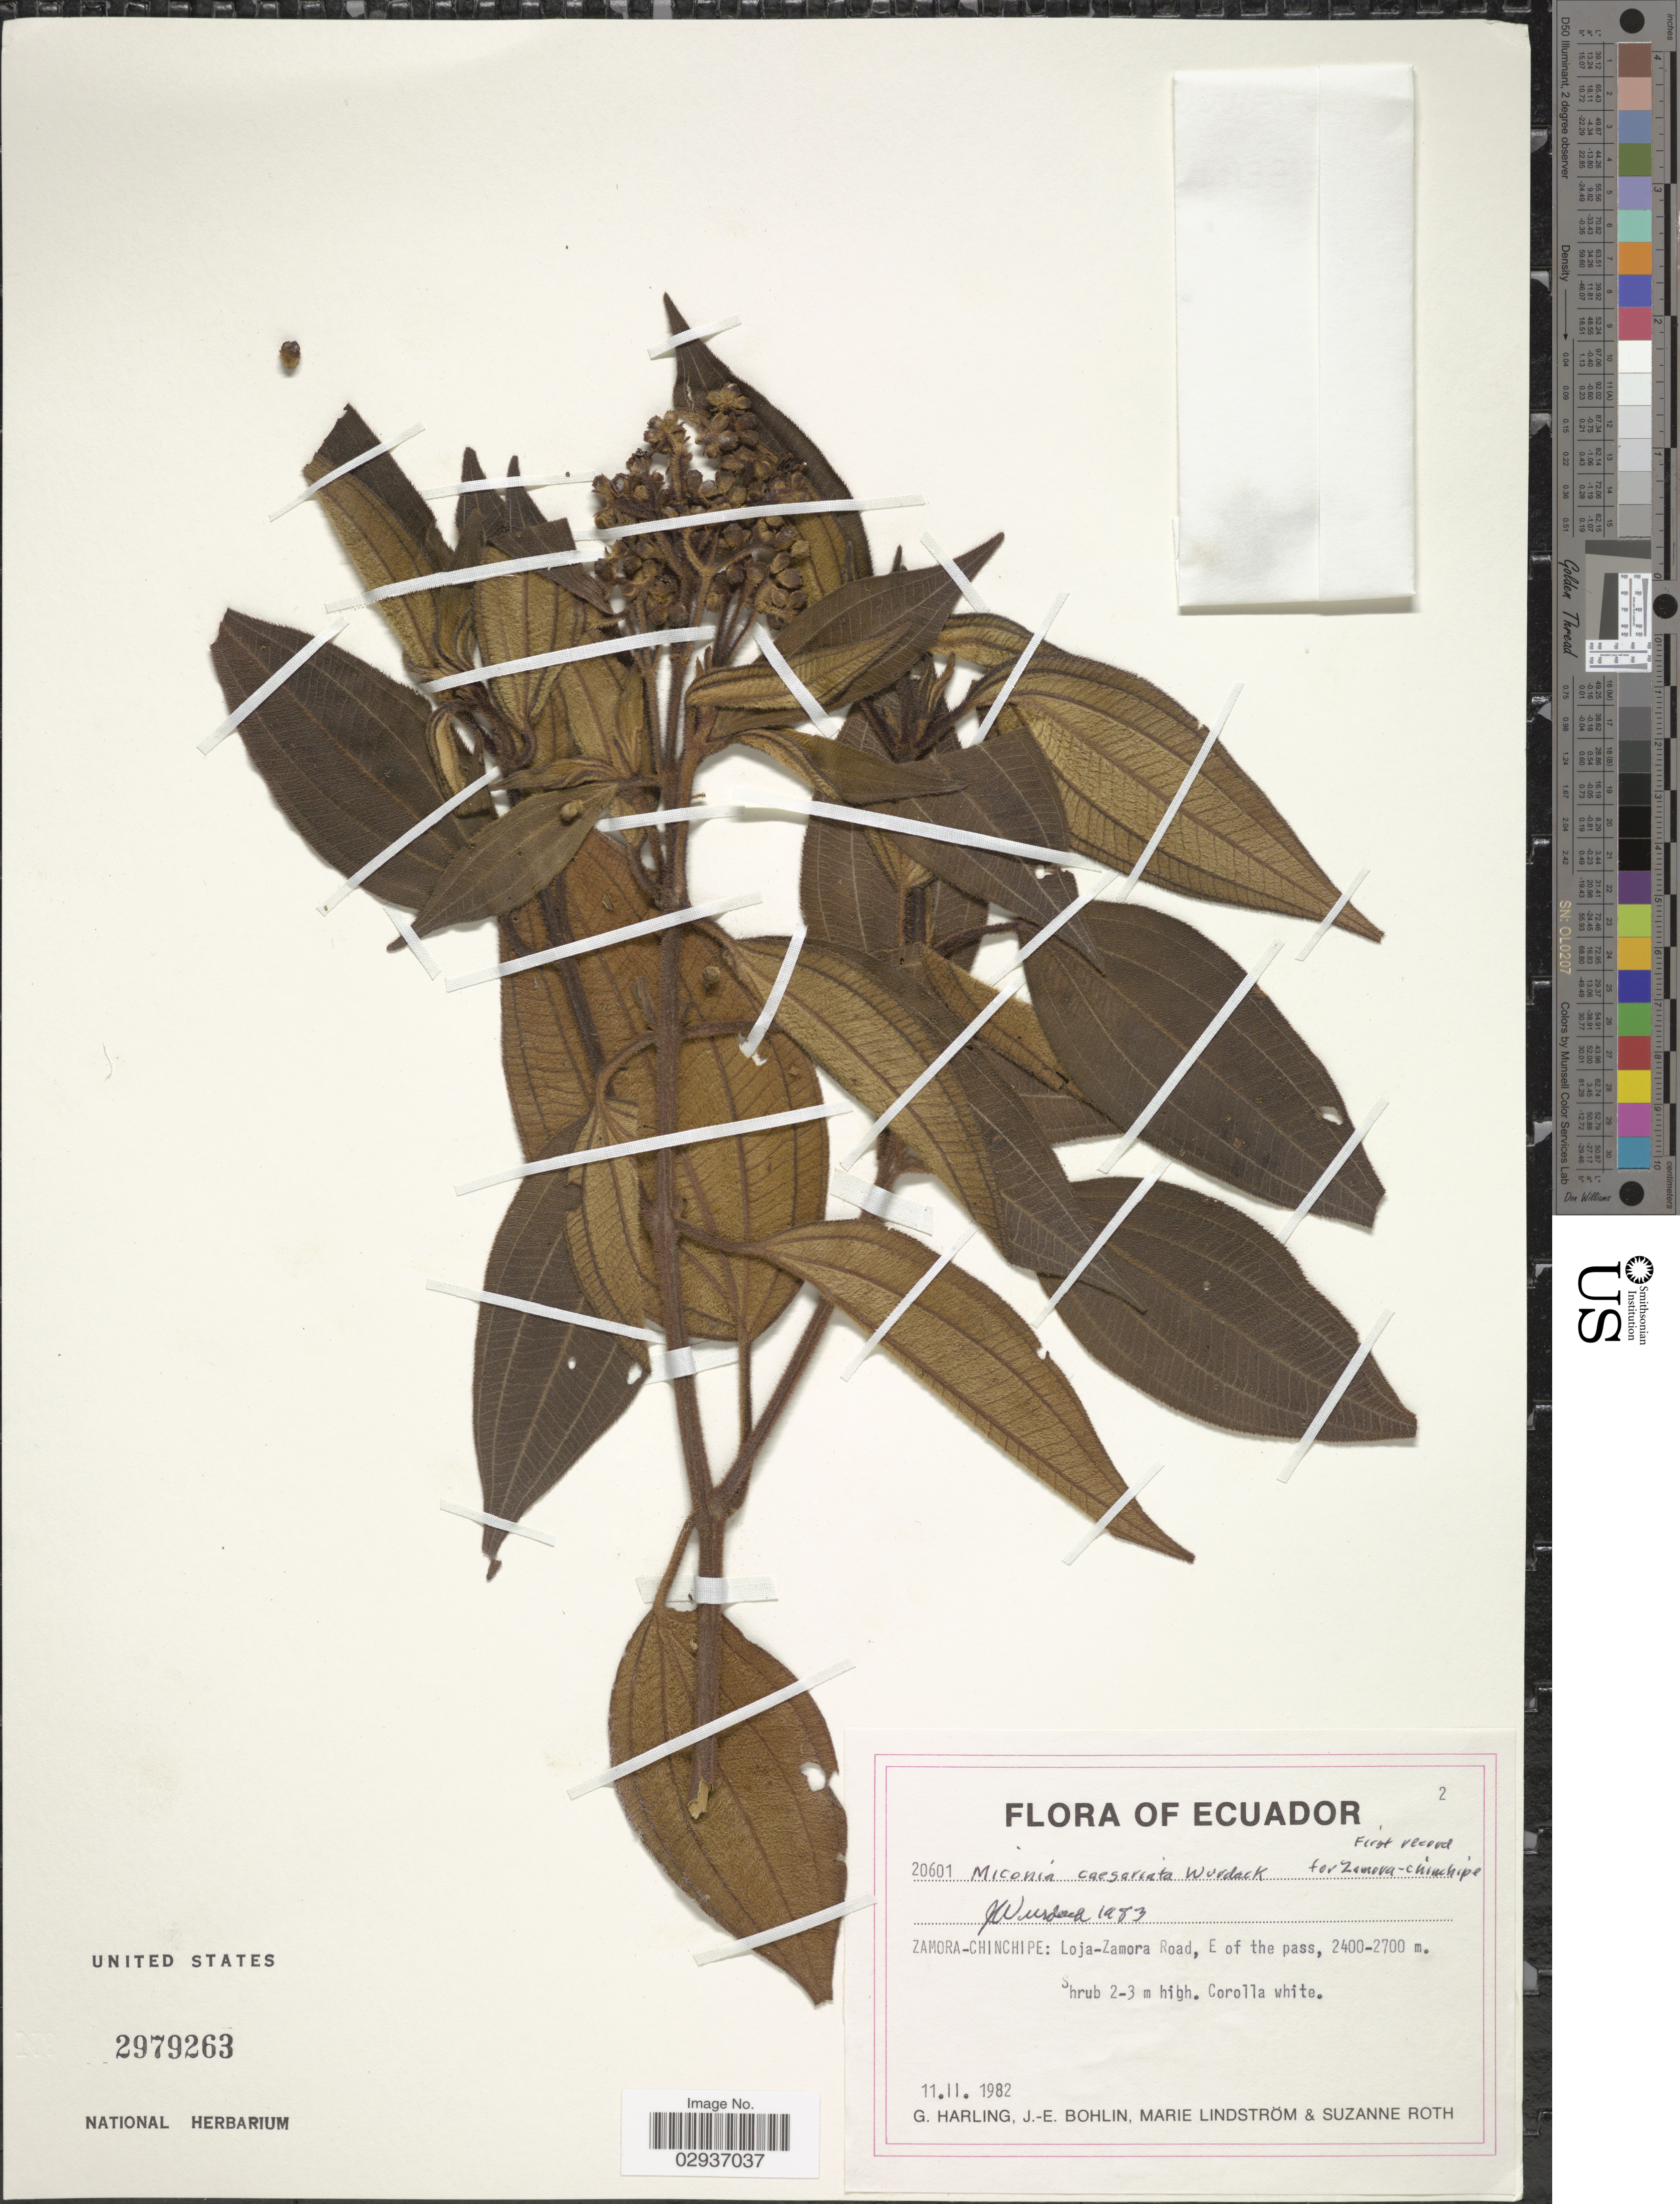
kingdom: Plantae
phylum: Tracheophyta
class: Magnoliopsida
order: Myrtales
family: Melastomataceae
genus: Miconia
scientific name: Miconia caesariata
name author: Wurdack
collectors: G. Harling, J. Bohlin, M. Lindström & S. Roth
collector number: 20601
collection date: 1982-02-11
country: Ecuador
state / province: Zamora-Chinchipe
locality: Zamora-Chinchipe: Loja-Zamora Road, E of the pass.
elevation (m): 2400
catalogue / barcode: US 2979263